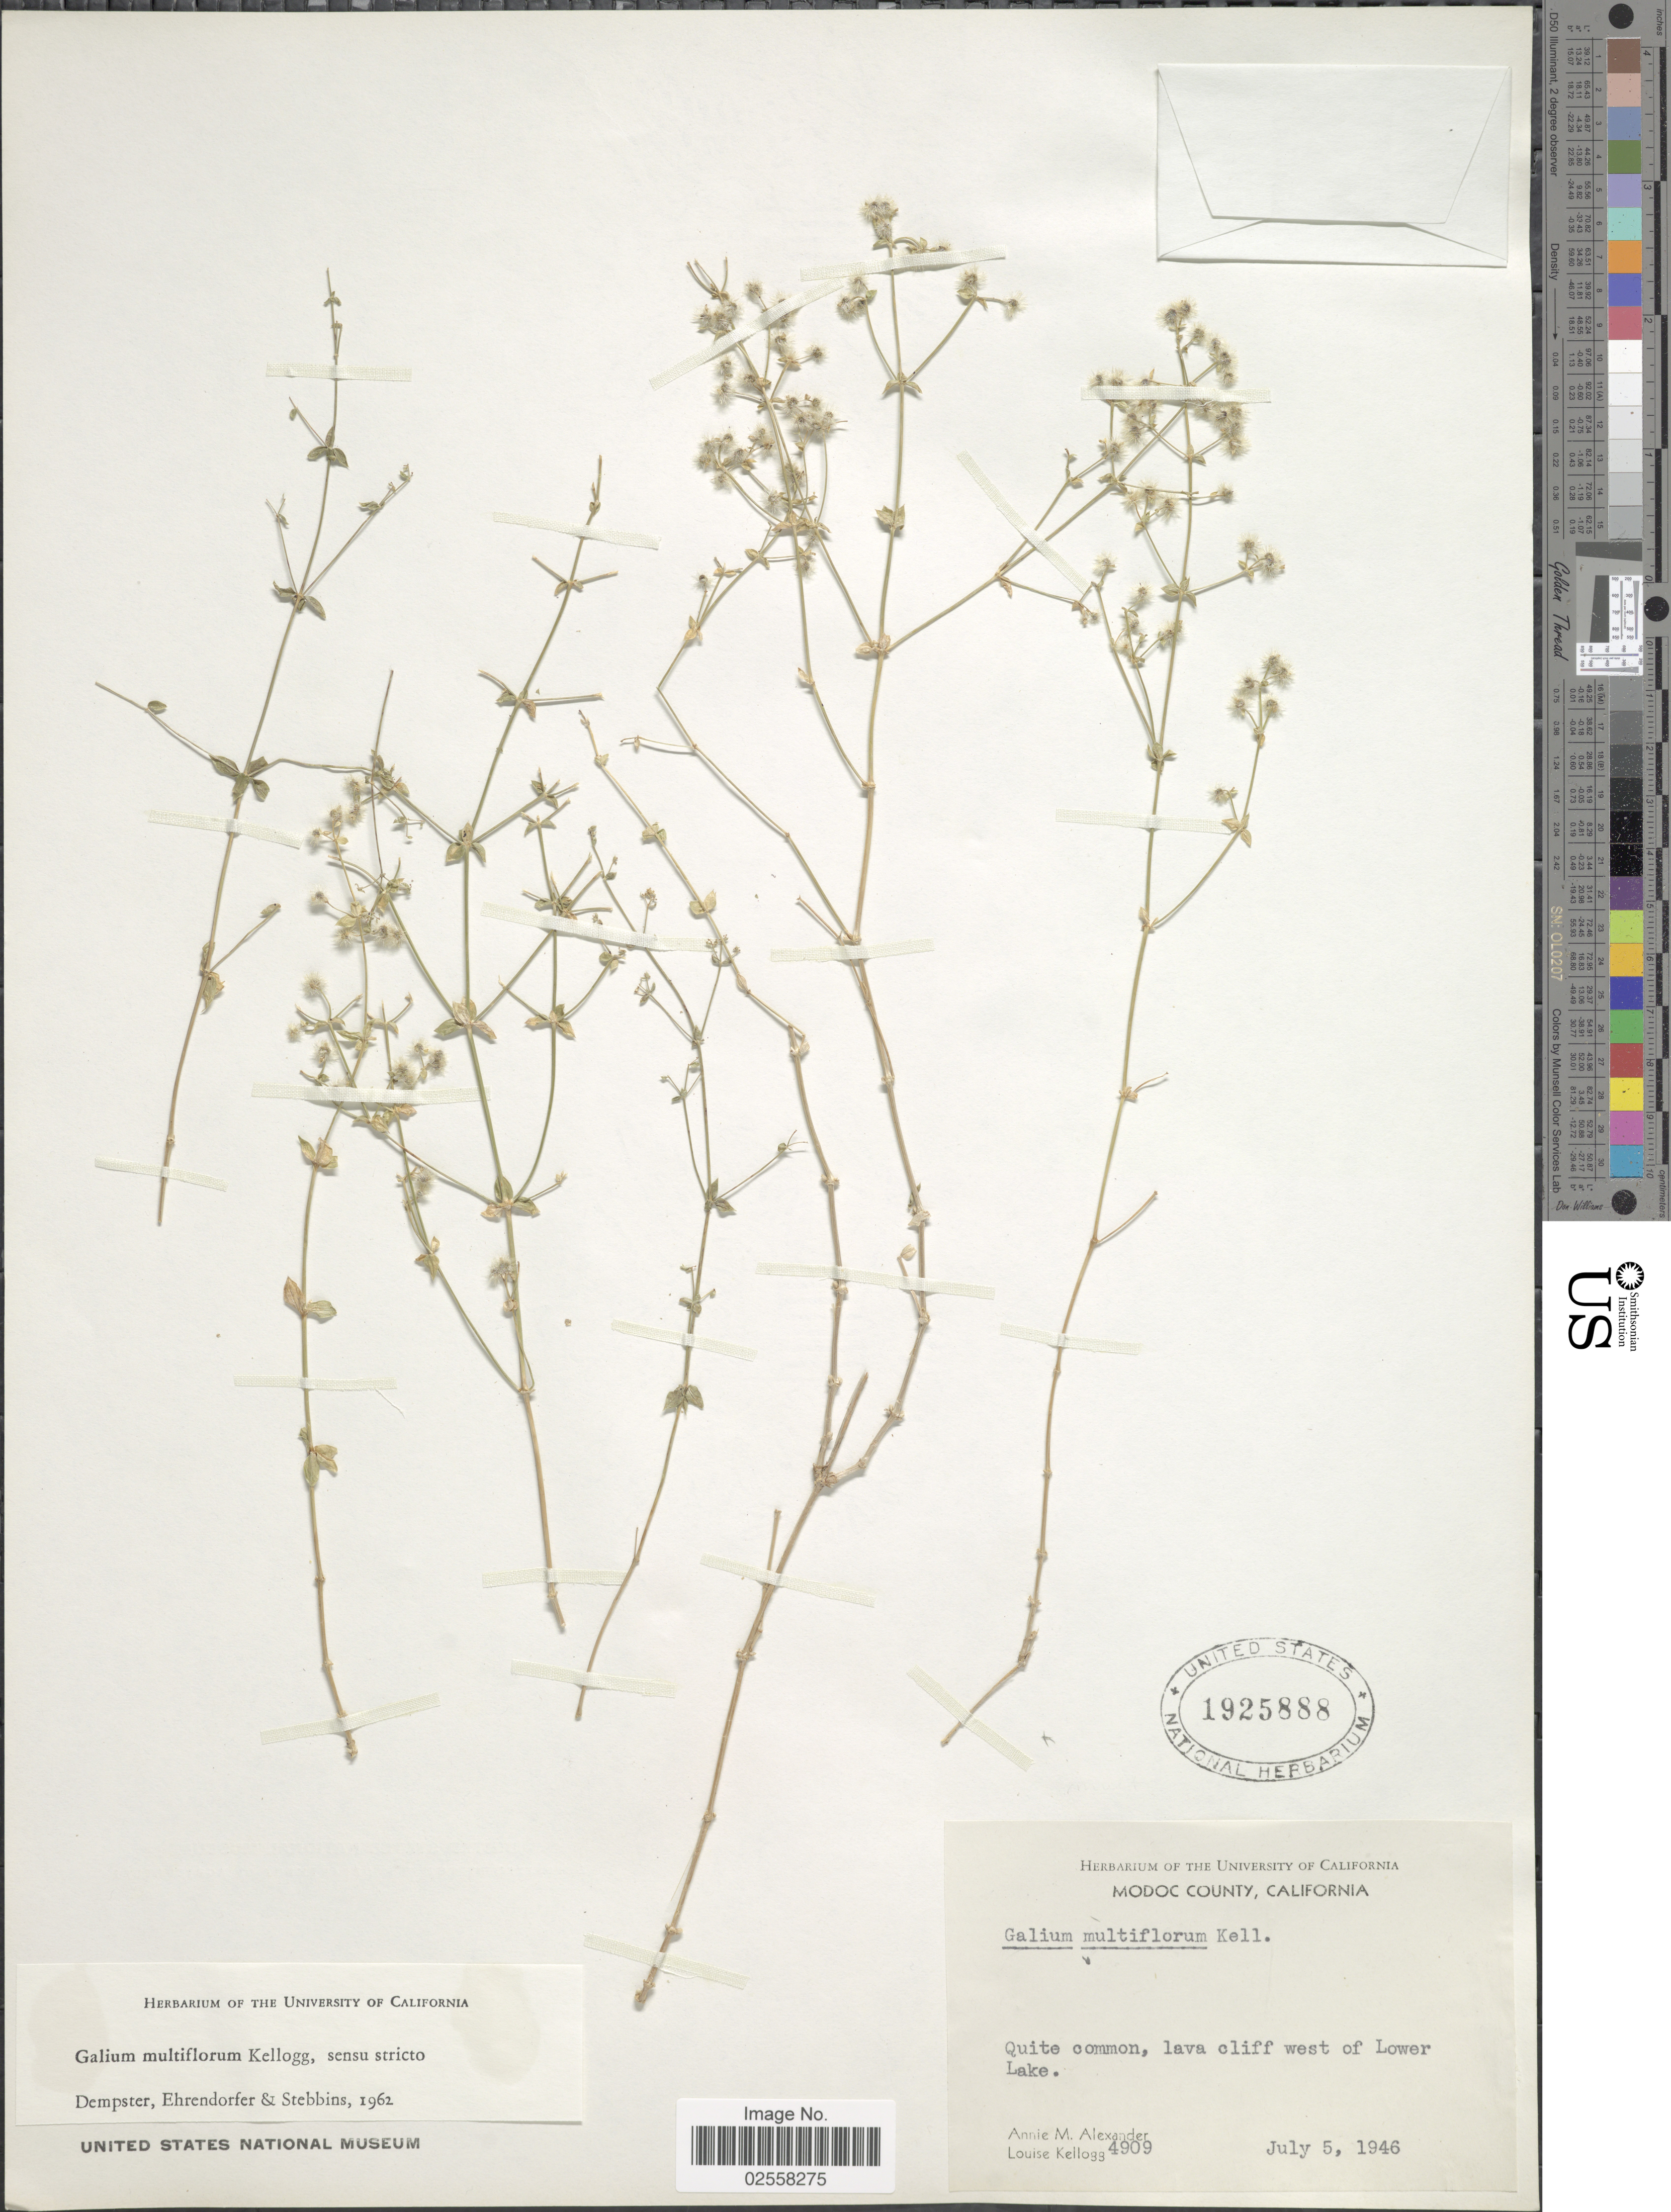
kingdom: Plantae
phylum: Tracheophyta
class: Magnoliopsida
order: Gentianales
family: Rubiaceae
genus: Galium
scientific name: Galium multiflorum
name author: Kellogg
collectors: A. M. Alexander & L. Kellogg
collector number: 4909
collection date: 1946-07-05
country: United States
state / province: California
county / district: Modoc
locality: Modoc County, west of Lower Lake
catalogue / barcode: US 1925888